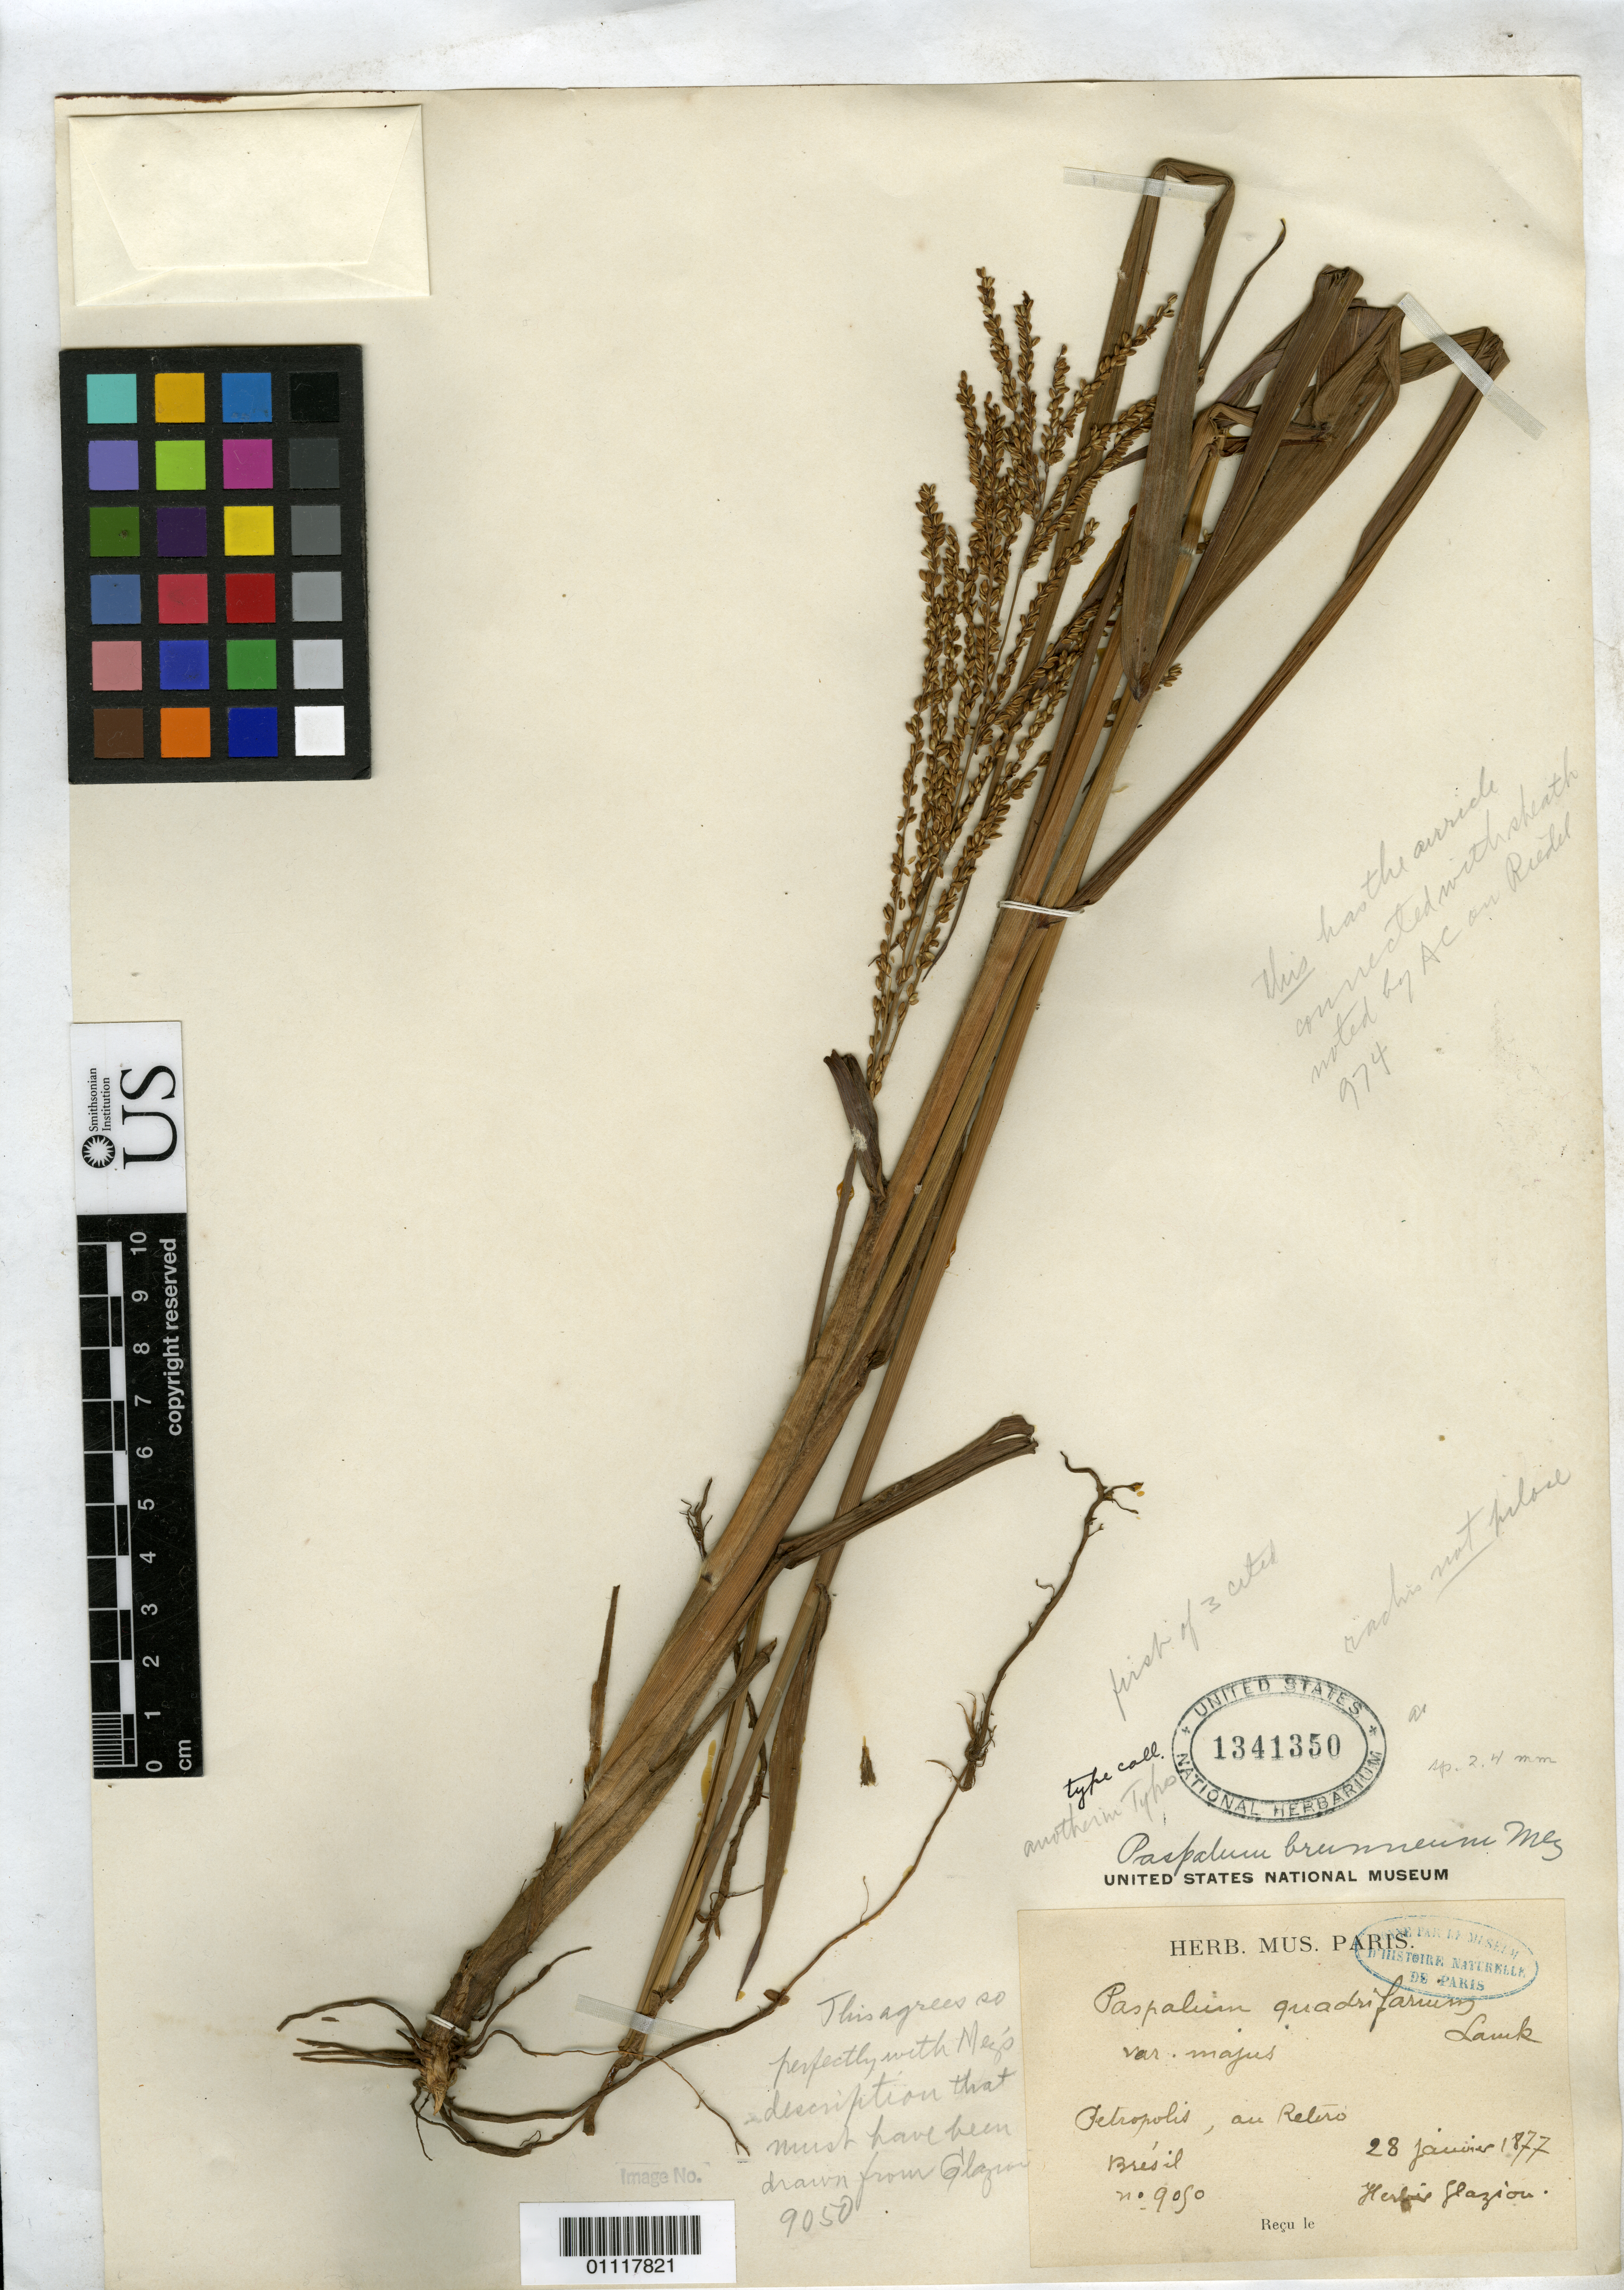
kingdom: Plantae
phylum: Tracheophyta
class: Liliopsida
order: Poales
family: Poaceae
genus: Paspalum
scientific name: Paspalum brunneum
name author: Mez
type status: Isolectotype; Isosyntype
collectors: A. F. M. Glaziou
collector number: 9050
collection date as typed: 28 Jan 1877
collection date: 1877-01-28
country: Brazil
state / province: Rio de Janeiro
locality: Petropolis.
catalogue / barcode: US 1341350